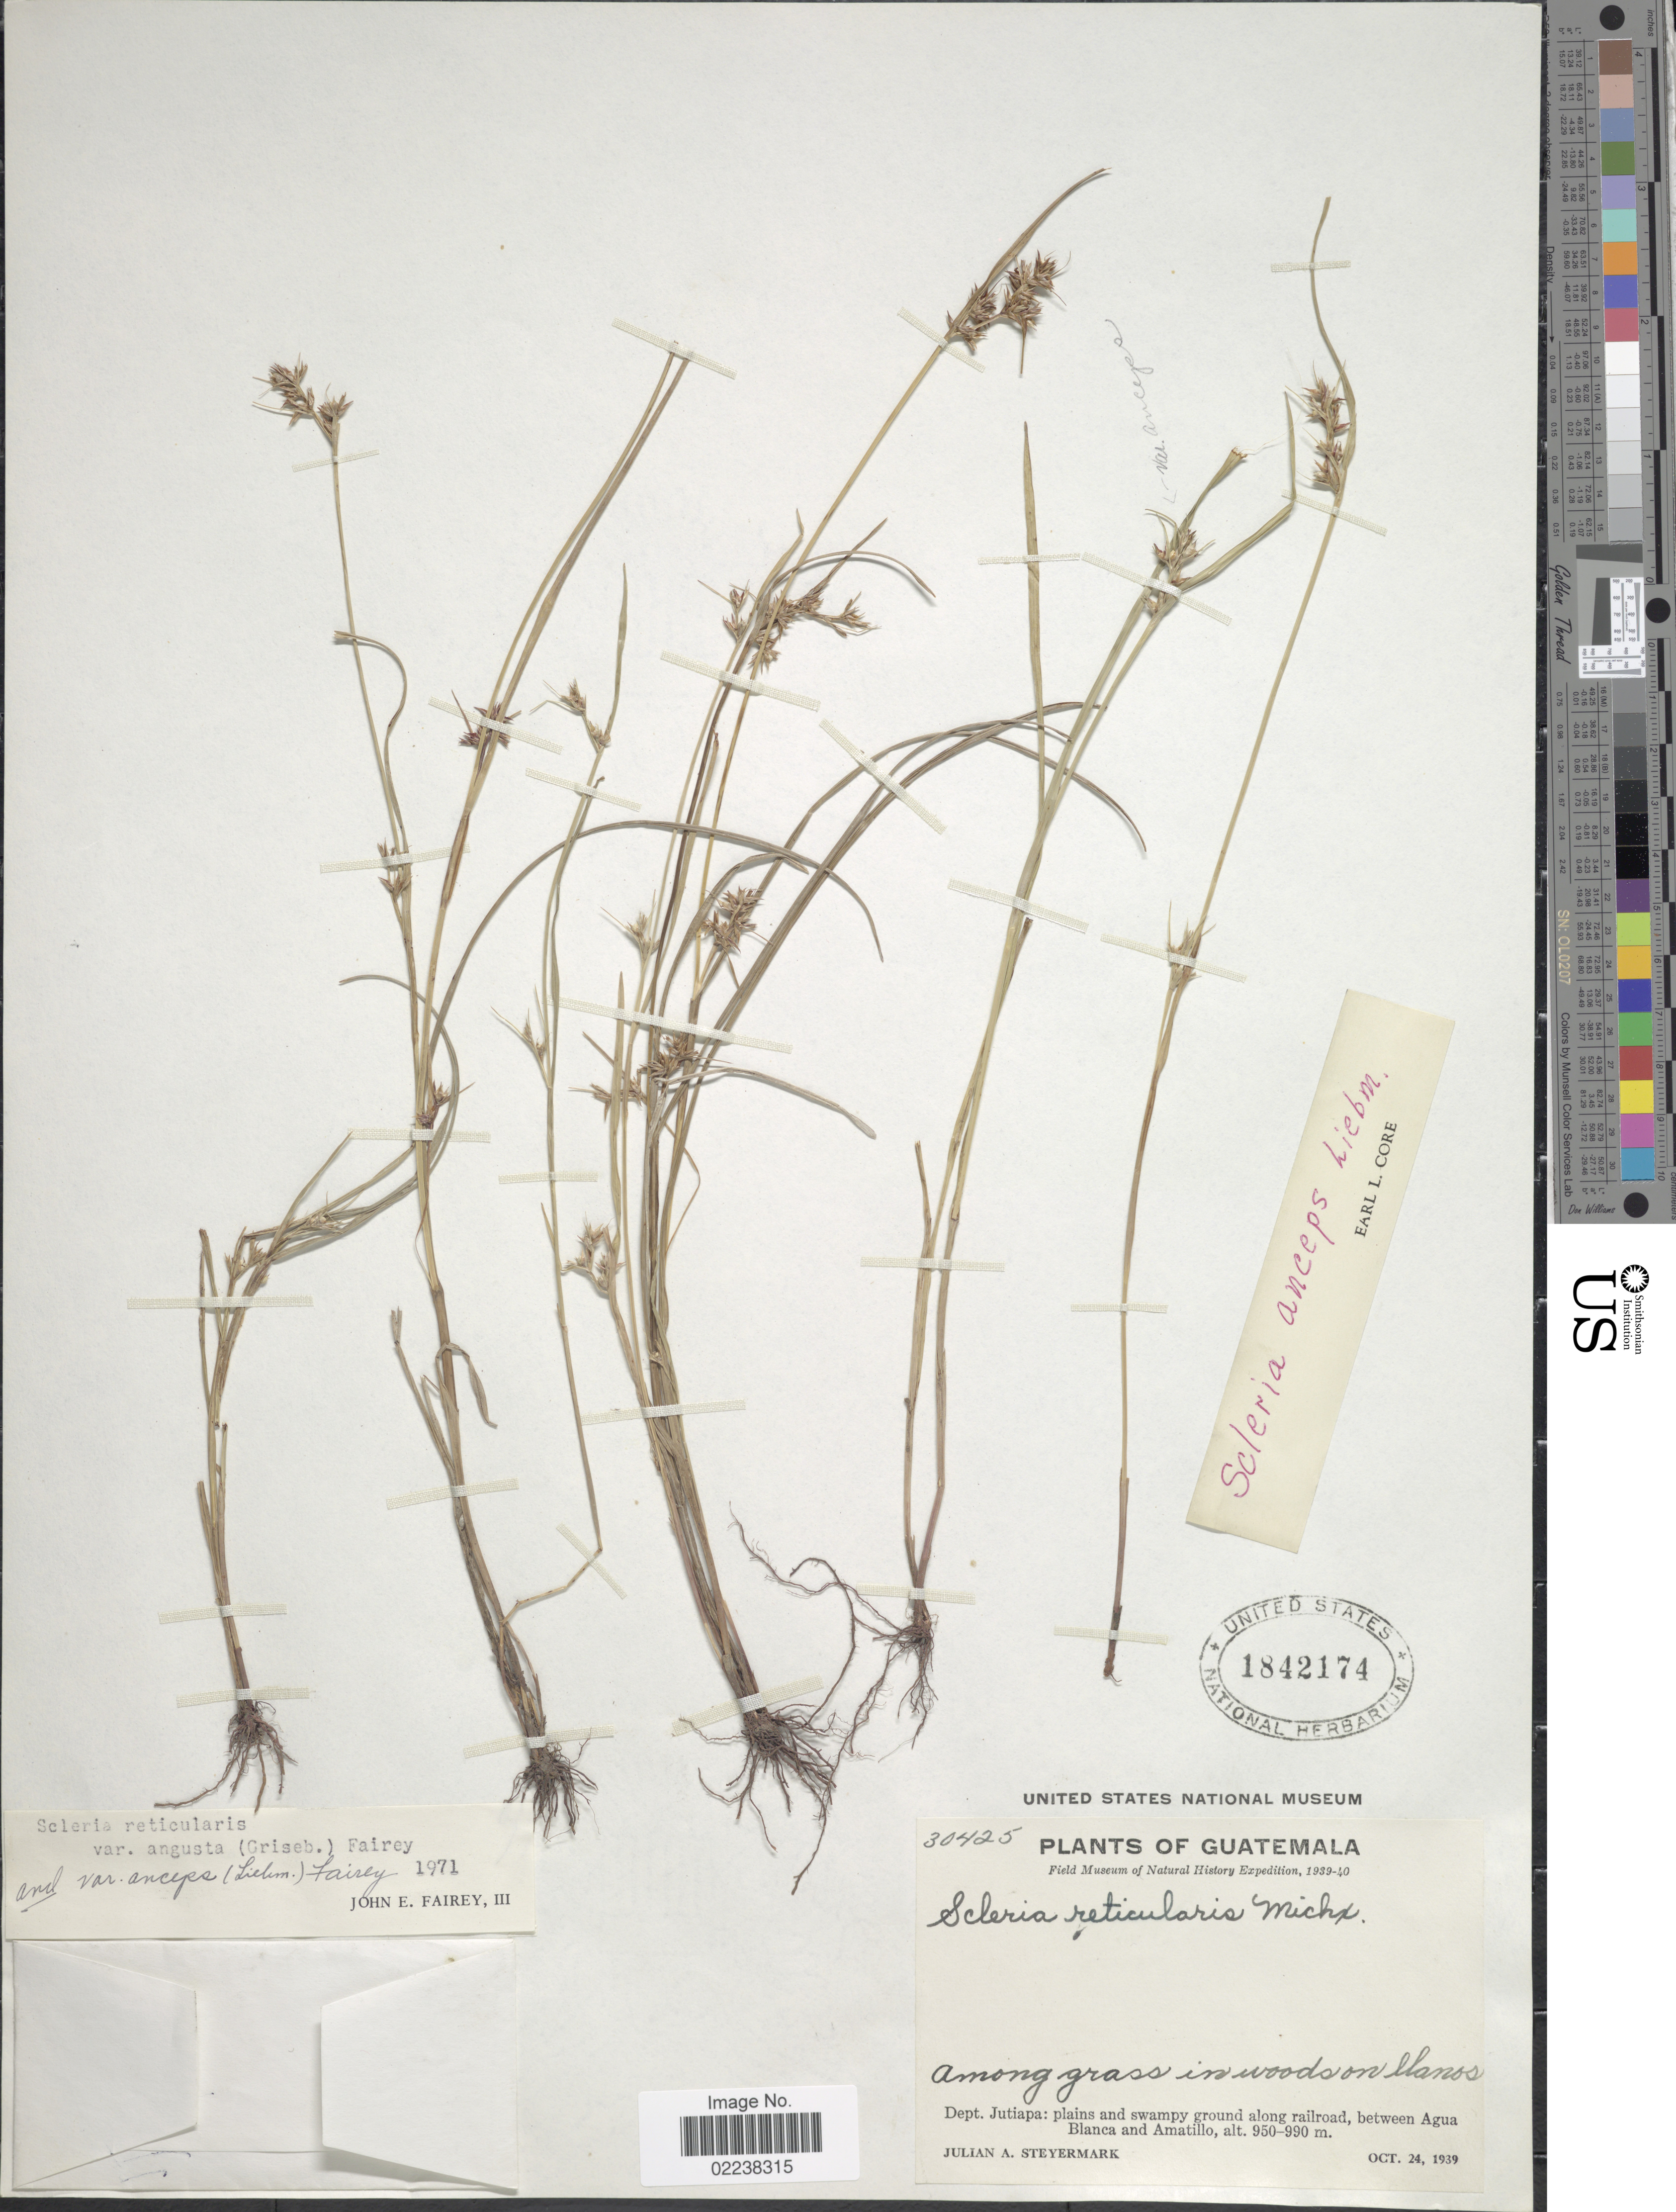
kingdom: Plantae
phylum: Tracheophyta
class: Liliopsida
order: Poales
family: Cyperaceae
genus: Scleria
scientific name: Scleria anceps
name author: Liebm.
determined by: Core, E. L.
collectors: J. Steyermark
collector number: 30425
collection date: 1939-10-24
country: Guatemala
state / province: Jutiapa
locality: Plains and swampy ground along railroad, between Agua Blanca and Amatillo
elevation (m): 950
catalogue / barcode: US 1842174